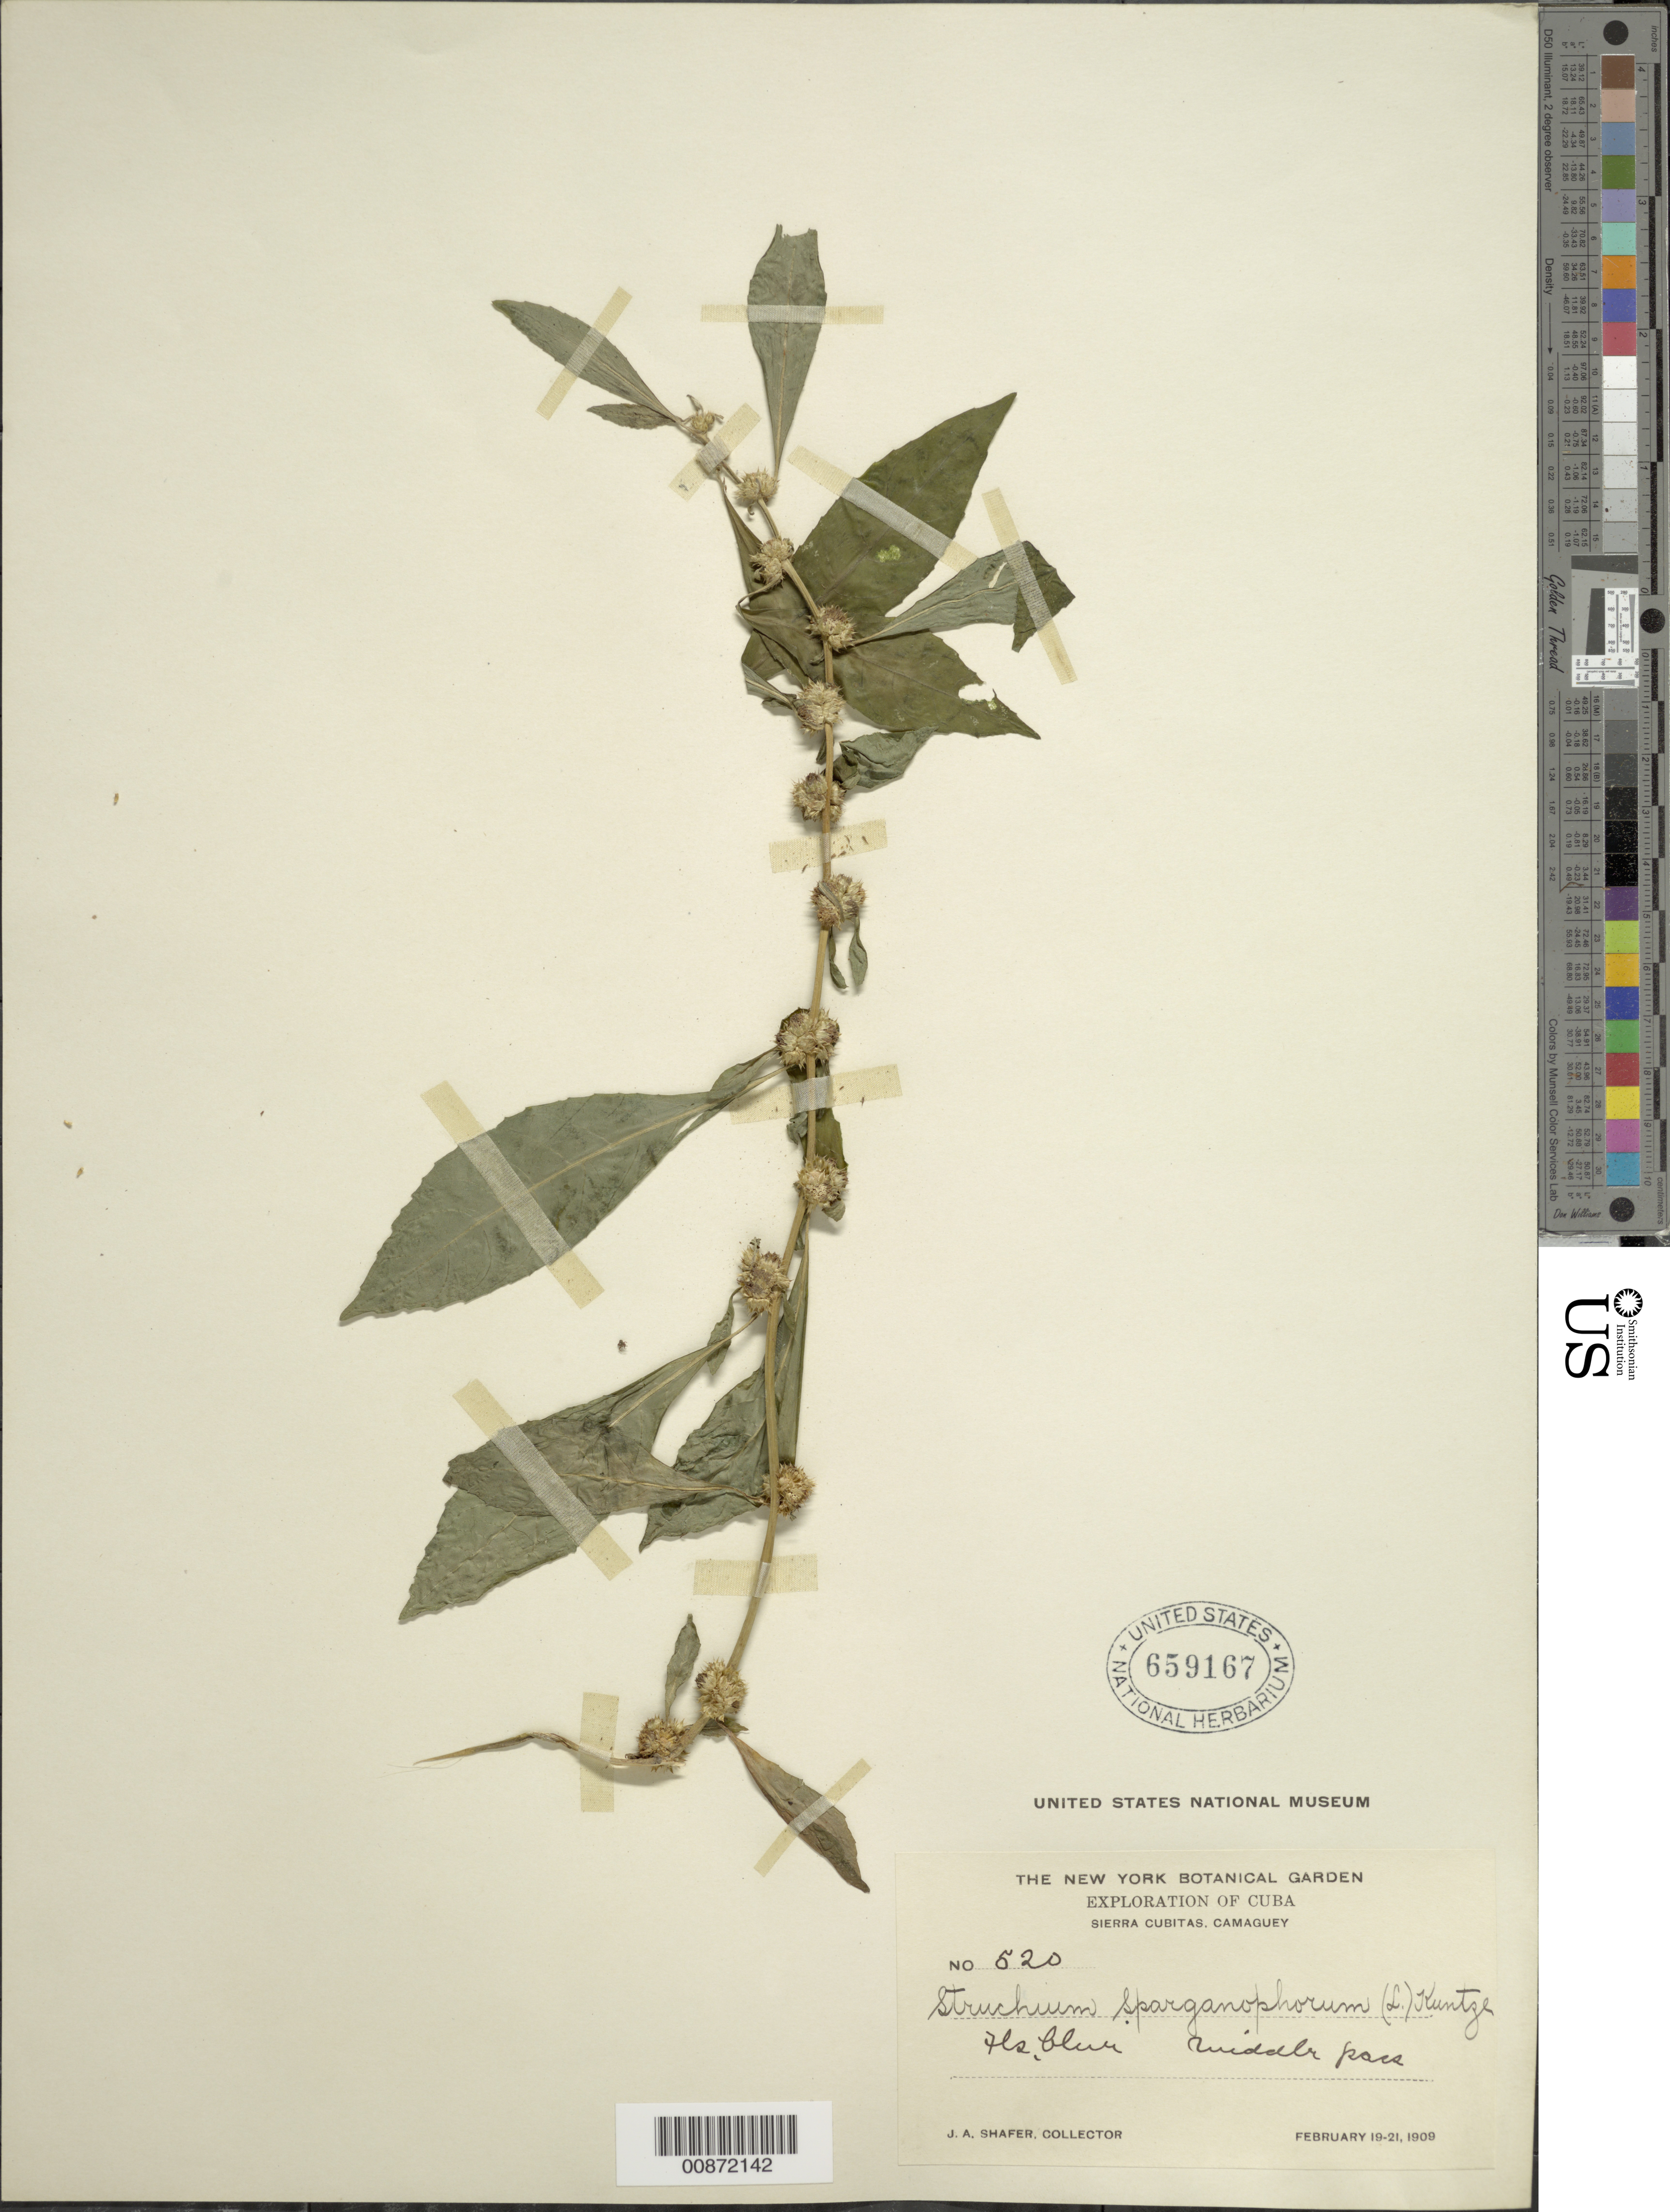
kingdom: Plantae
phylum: Tracheophyta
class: Magnoliopsida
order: Asterales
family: Asteraceae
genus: Struchium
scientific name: Struchium sparganophorum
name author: (L.) Kuntze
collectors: J. A. Shafer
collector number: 520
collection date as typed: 19 Feb 1909 to 21 Feb 1909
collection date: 1909-02-19/1909-02-21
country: Cuba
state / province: Camaguey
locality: Sierra Cubitas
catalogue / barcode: US 659167